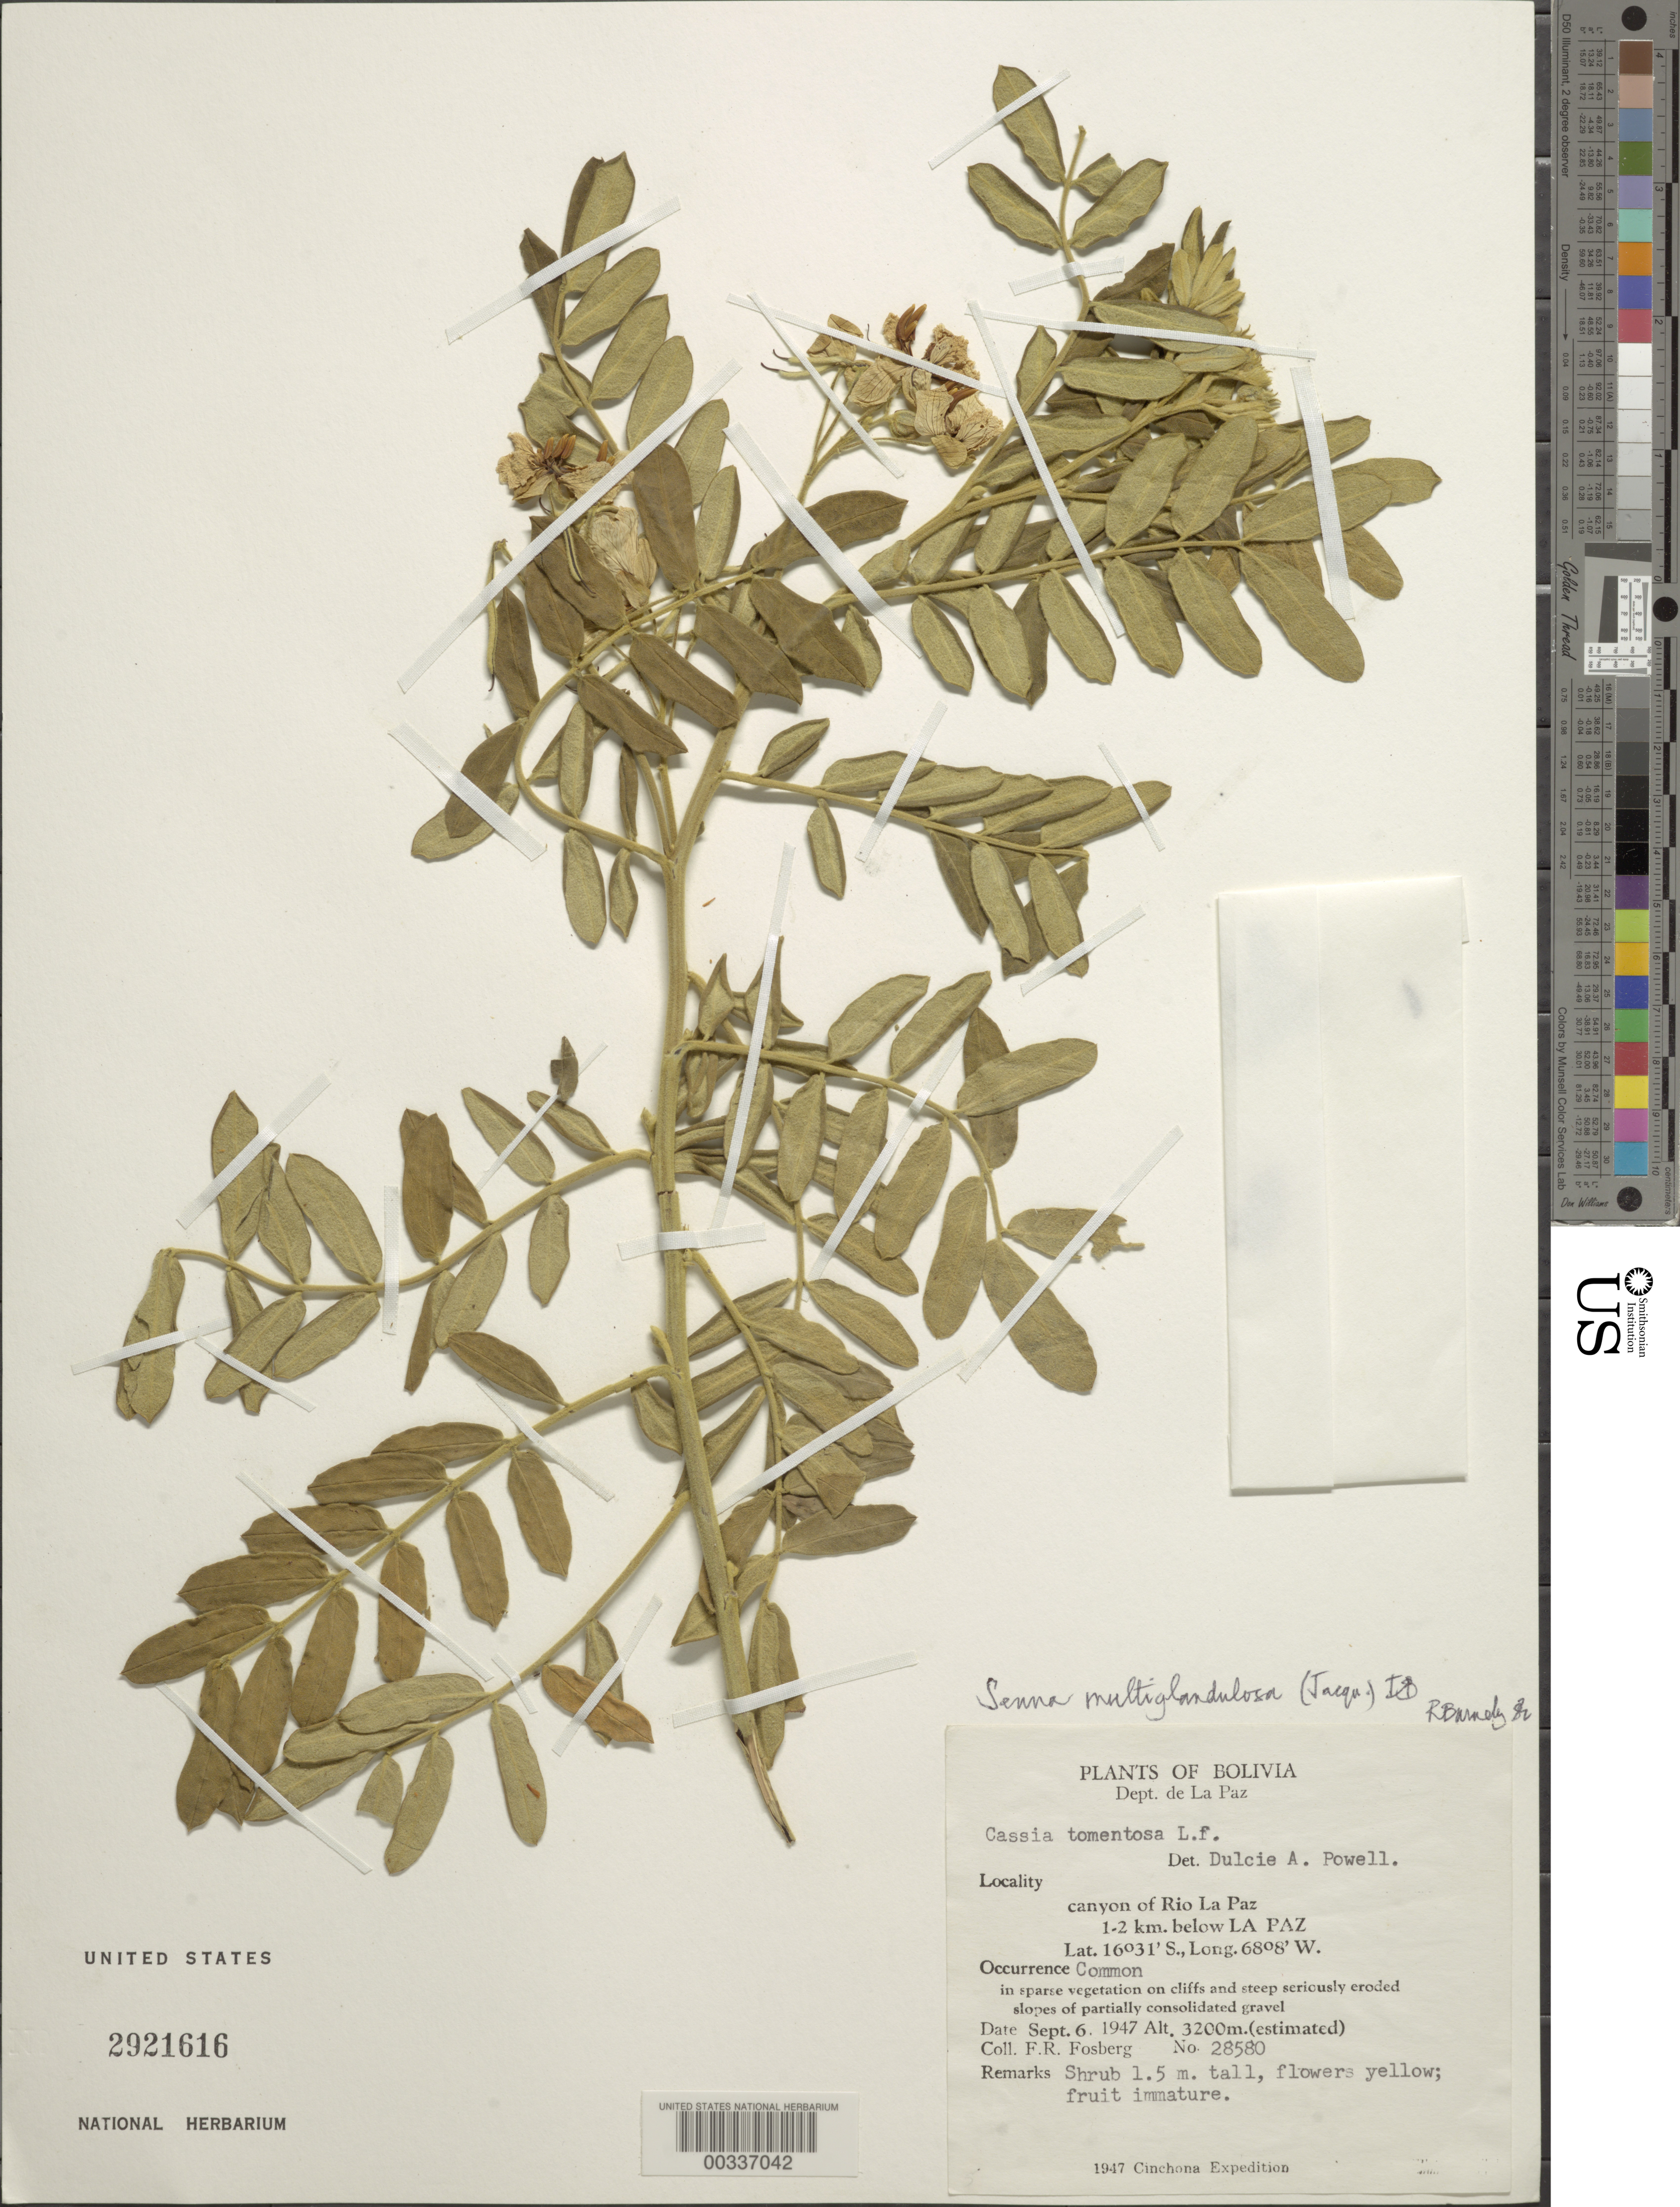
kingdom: Plantae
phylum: Tracheophyta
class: Magnoliopsida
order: Fabales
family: Fabaceae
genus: Senna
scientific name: Senna multiglandulosa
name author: (Jacq.) H.S. Irwin & Barneby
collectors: F. R. Fosberg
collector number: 28580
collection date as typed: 06 Sep 1947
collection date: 1947-09-06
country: Bolivia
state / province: La Paz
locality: Canyon of Rio La Paz, 1-2 km below La Paz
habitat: On cliffs and steep seriously eroded slopes of partially consolidated gravel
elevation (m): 3200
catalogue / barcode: US 2921616